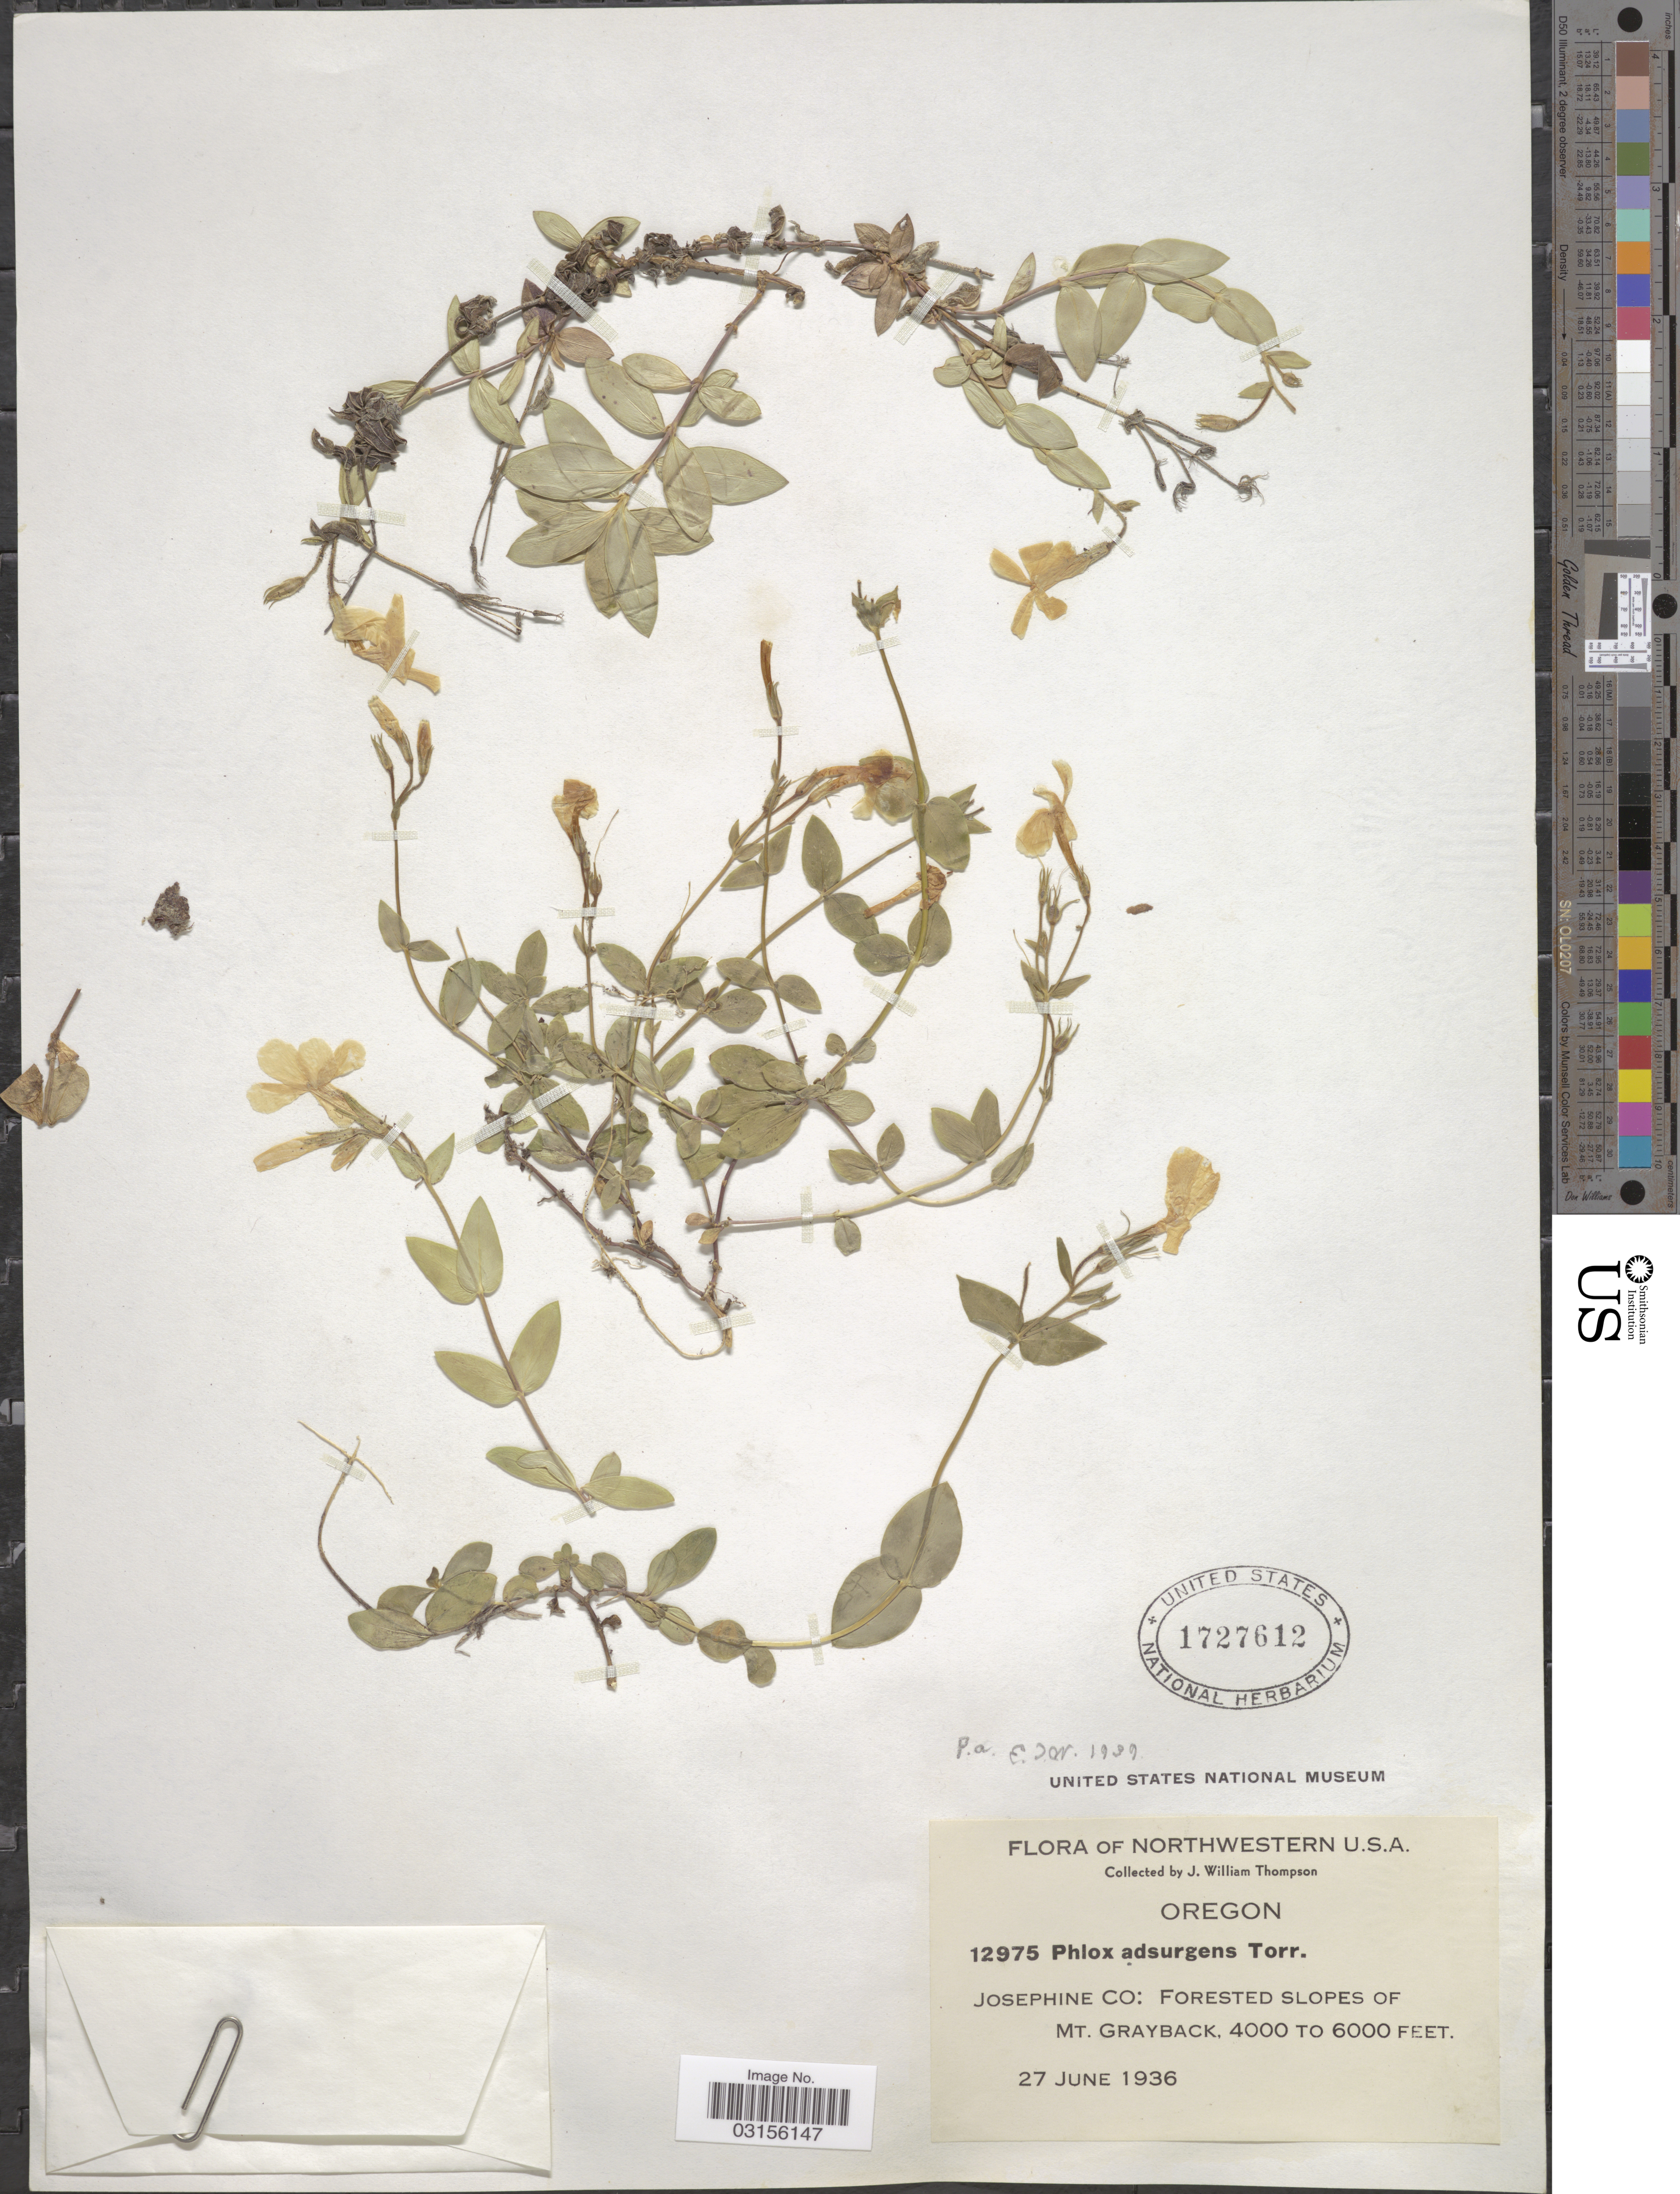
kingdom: Plantae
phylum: Tracheophyta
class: Magnoliopsida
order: Ericales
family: Polemoniaceae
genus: Phlox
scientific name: Phlox adsurgens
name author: Torr. ex A. Gray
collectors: J. W. Thompson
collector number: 12975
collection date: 1936-06-27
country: United States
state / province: Oregon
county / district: Josephine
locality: Josephine Co: Forested slopes of Mt. Grayback.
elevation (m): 1219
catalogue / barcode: US 1727612